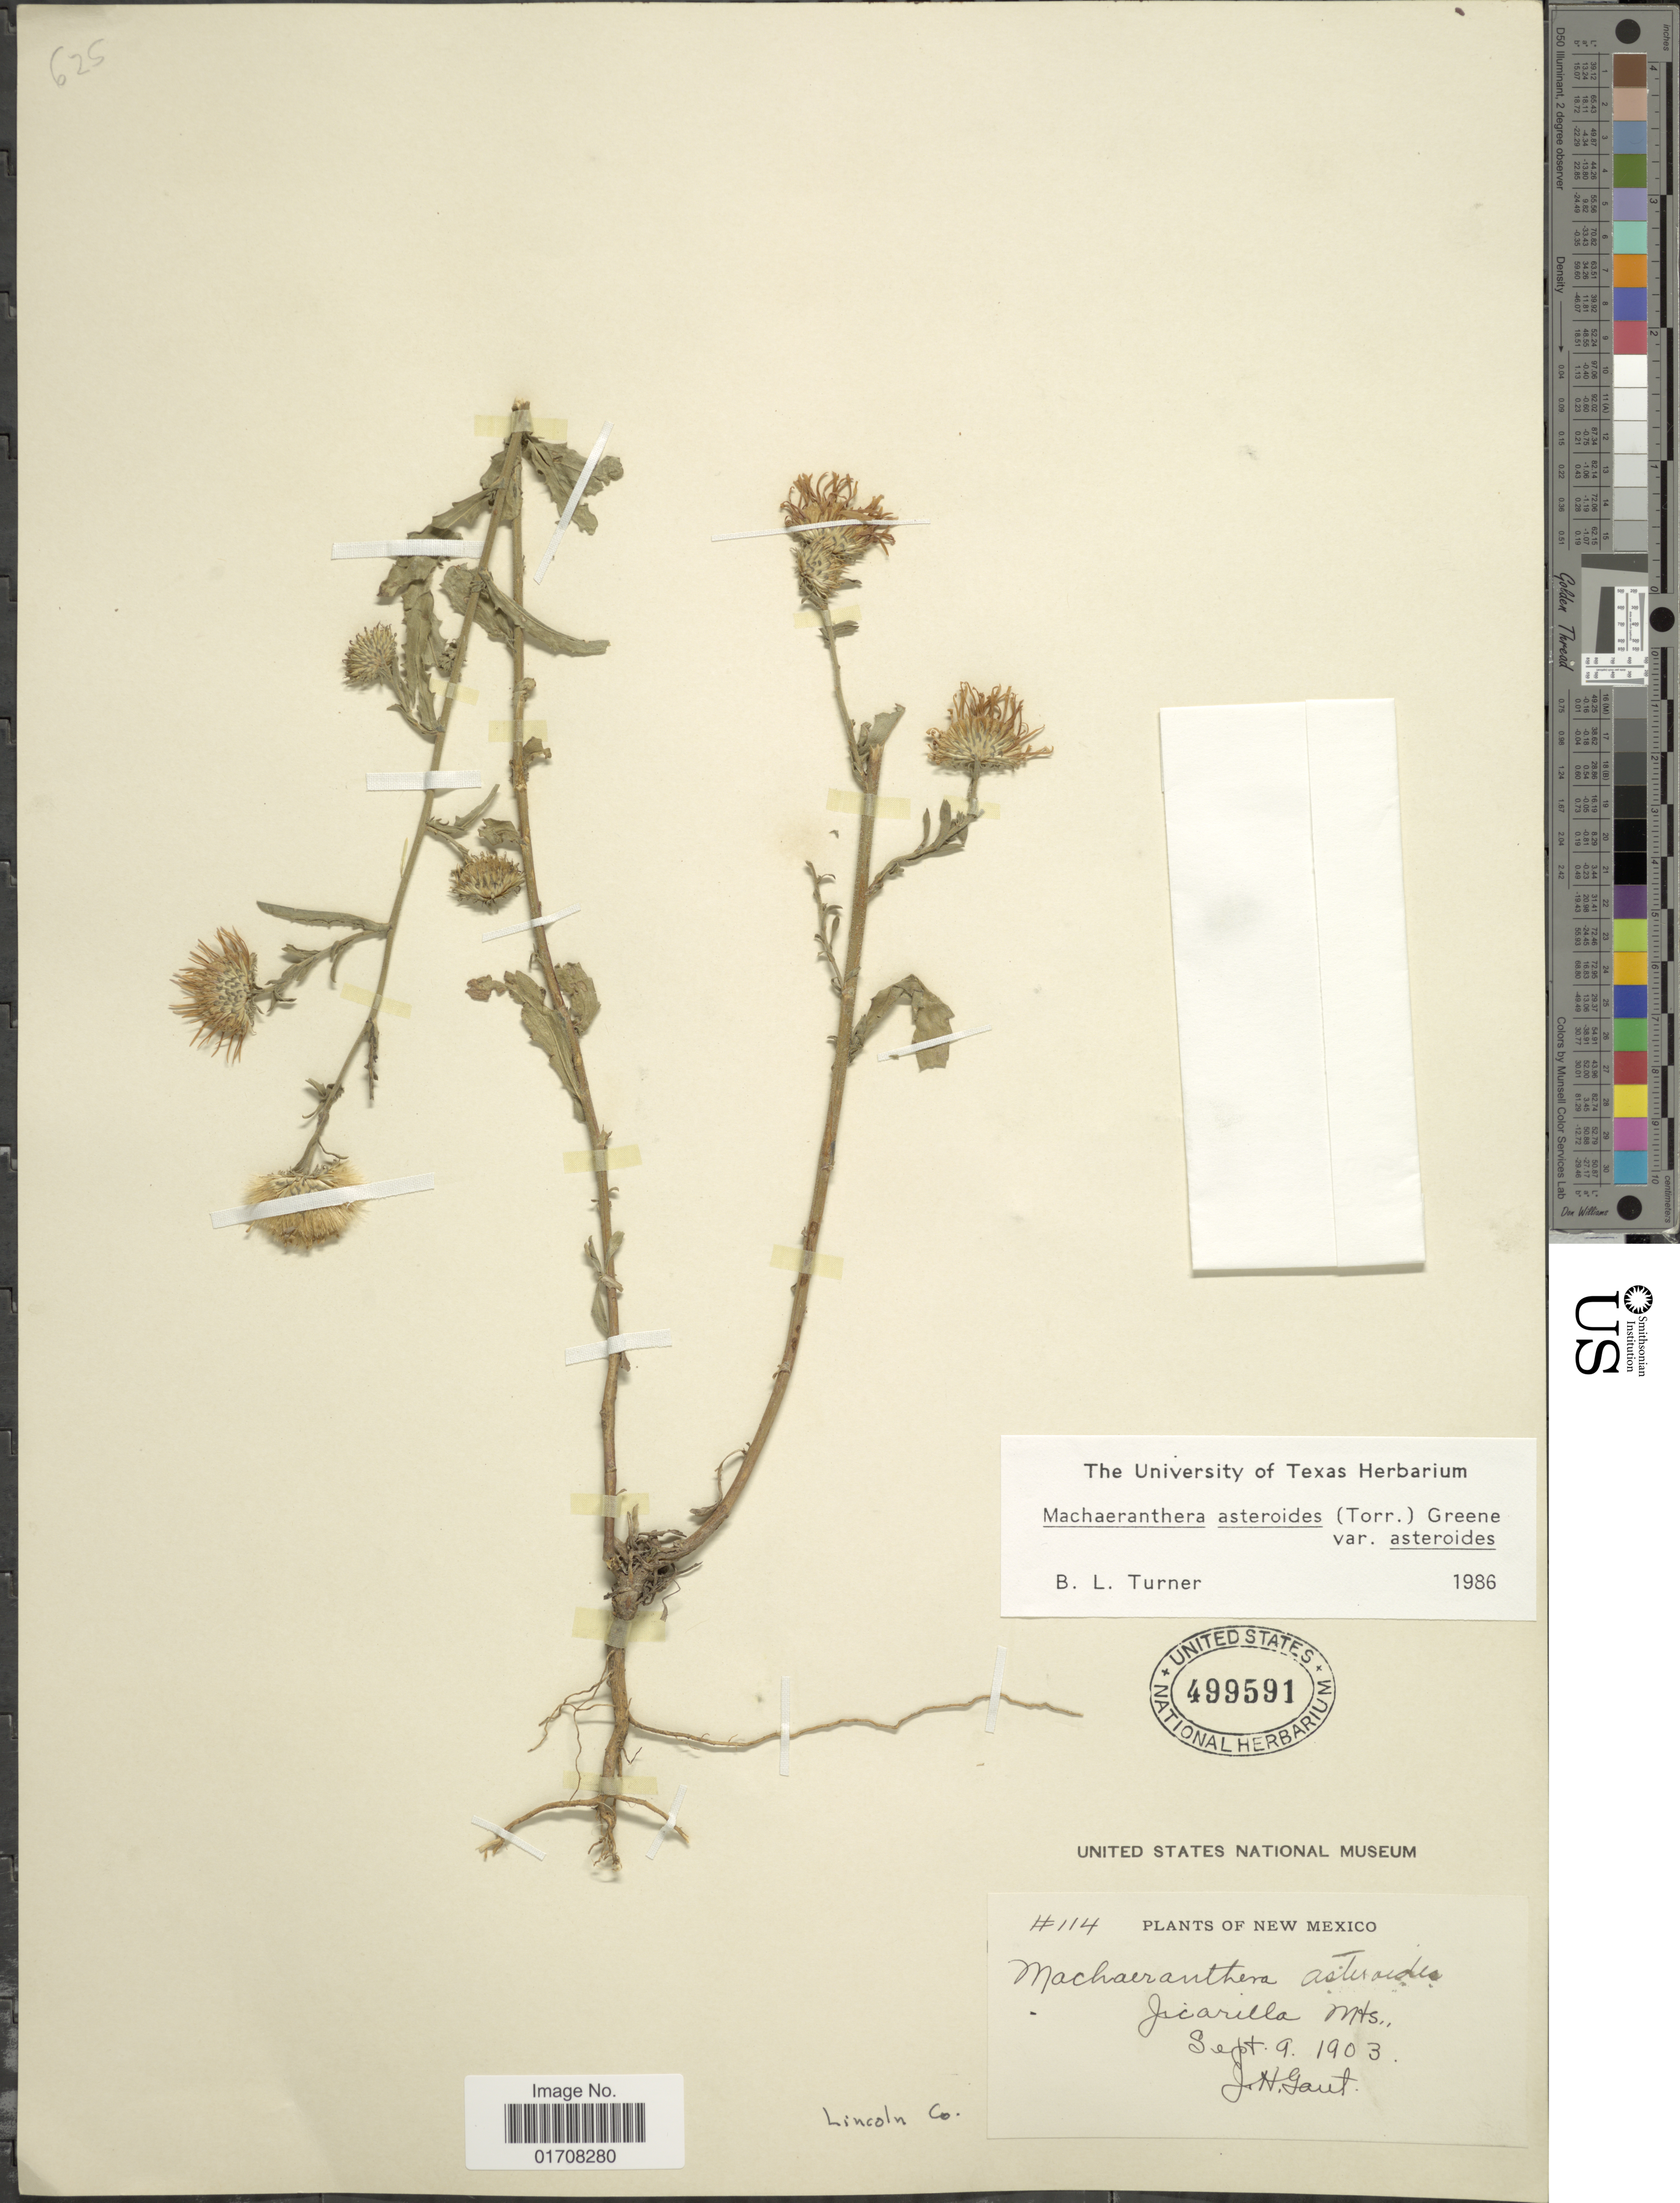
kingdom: Plantae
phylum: Tracheophyta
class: Magnoliopsida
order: Asterales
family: Asteraceae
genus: Machaeranthera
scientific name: Machaeranthera asteroides var. asteroides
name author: (Torr.) Greene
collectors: J. Gaut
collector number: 114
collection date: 1903-09-09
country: United States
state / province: New Mexico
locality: Jicarilla Mts., Lincoln Co.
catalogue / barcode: US 499591